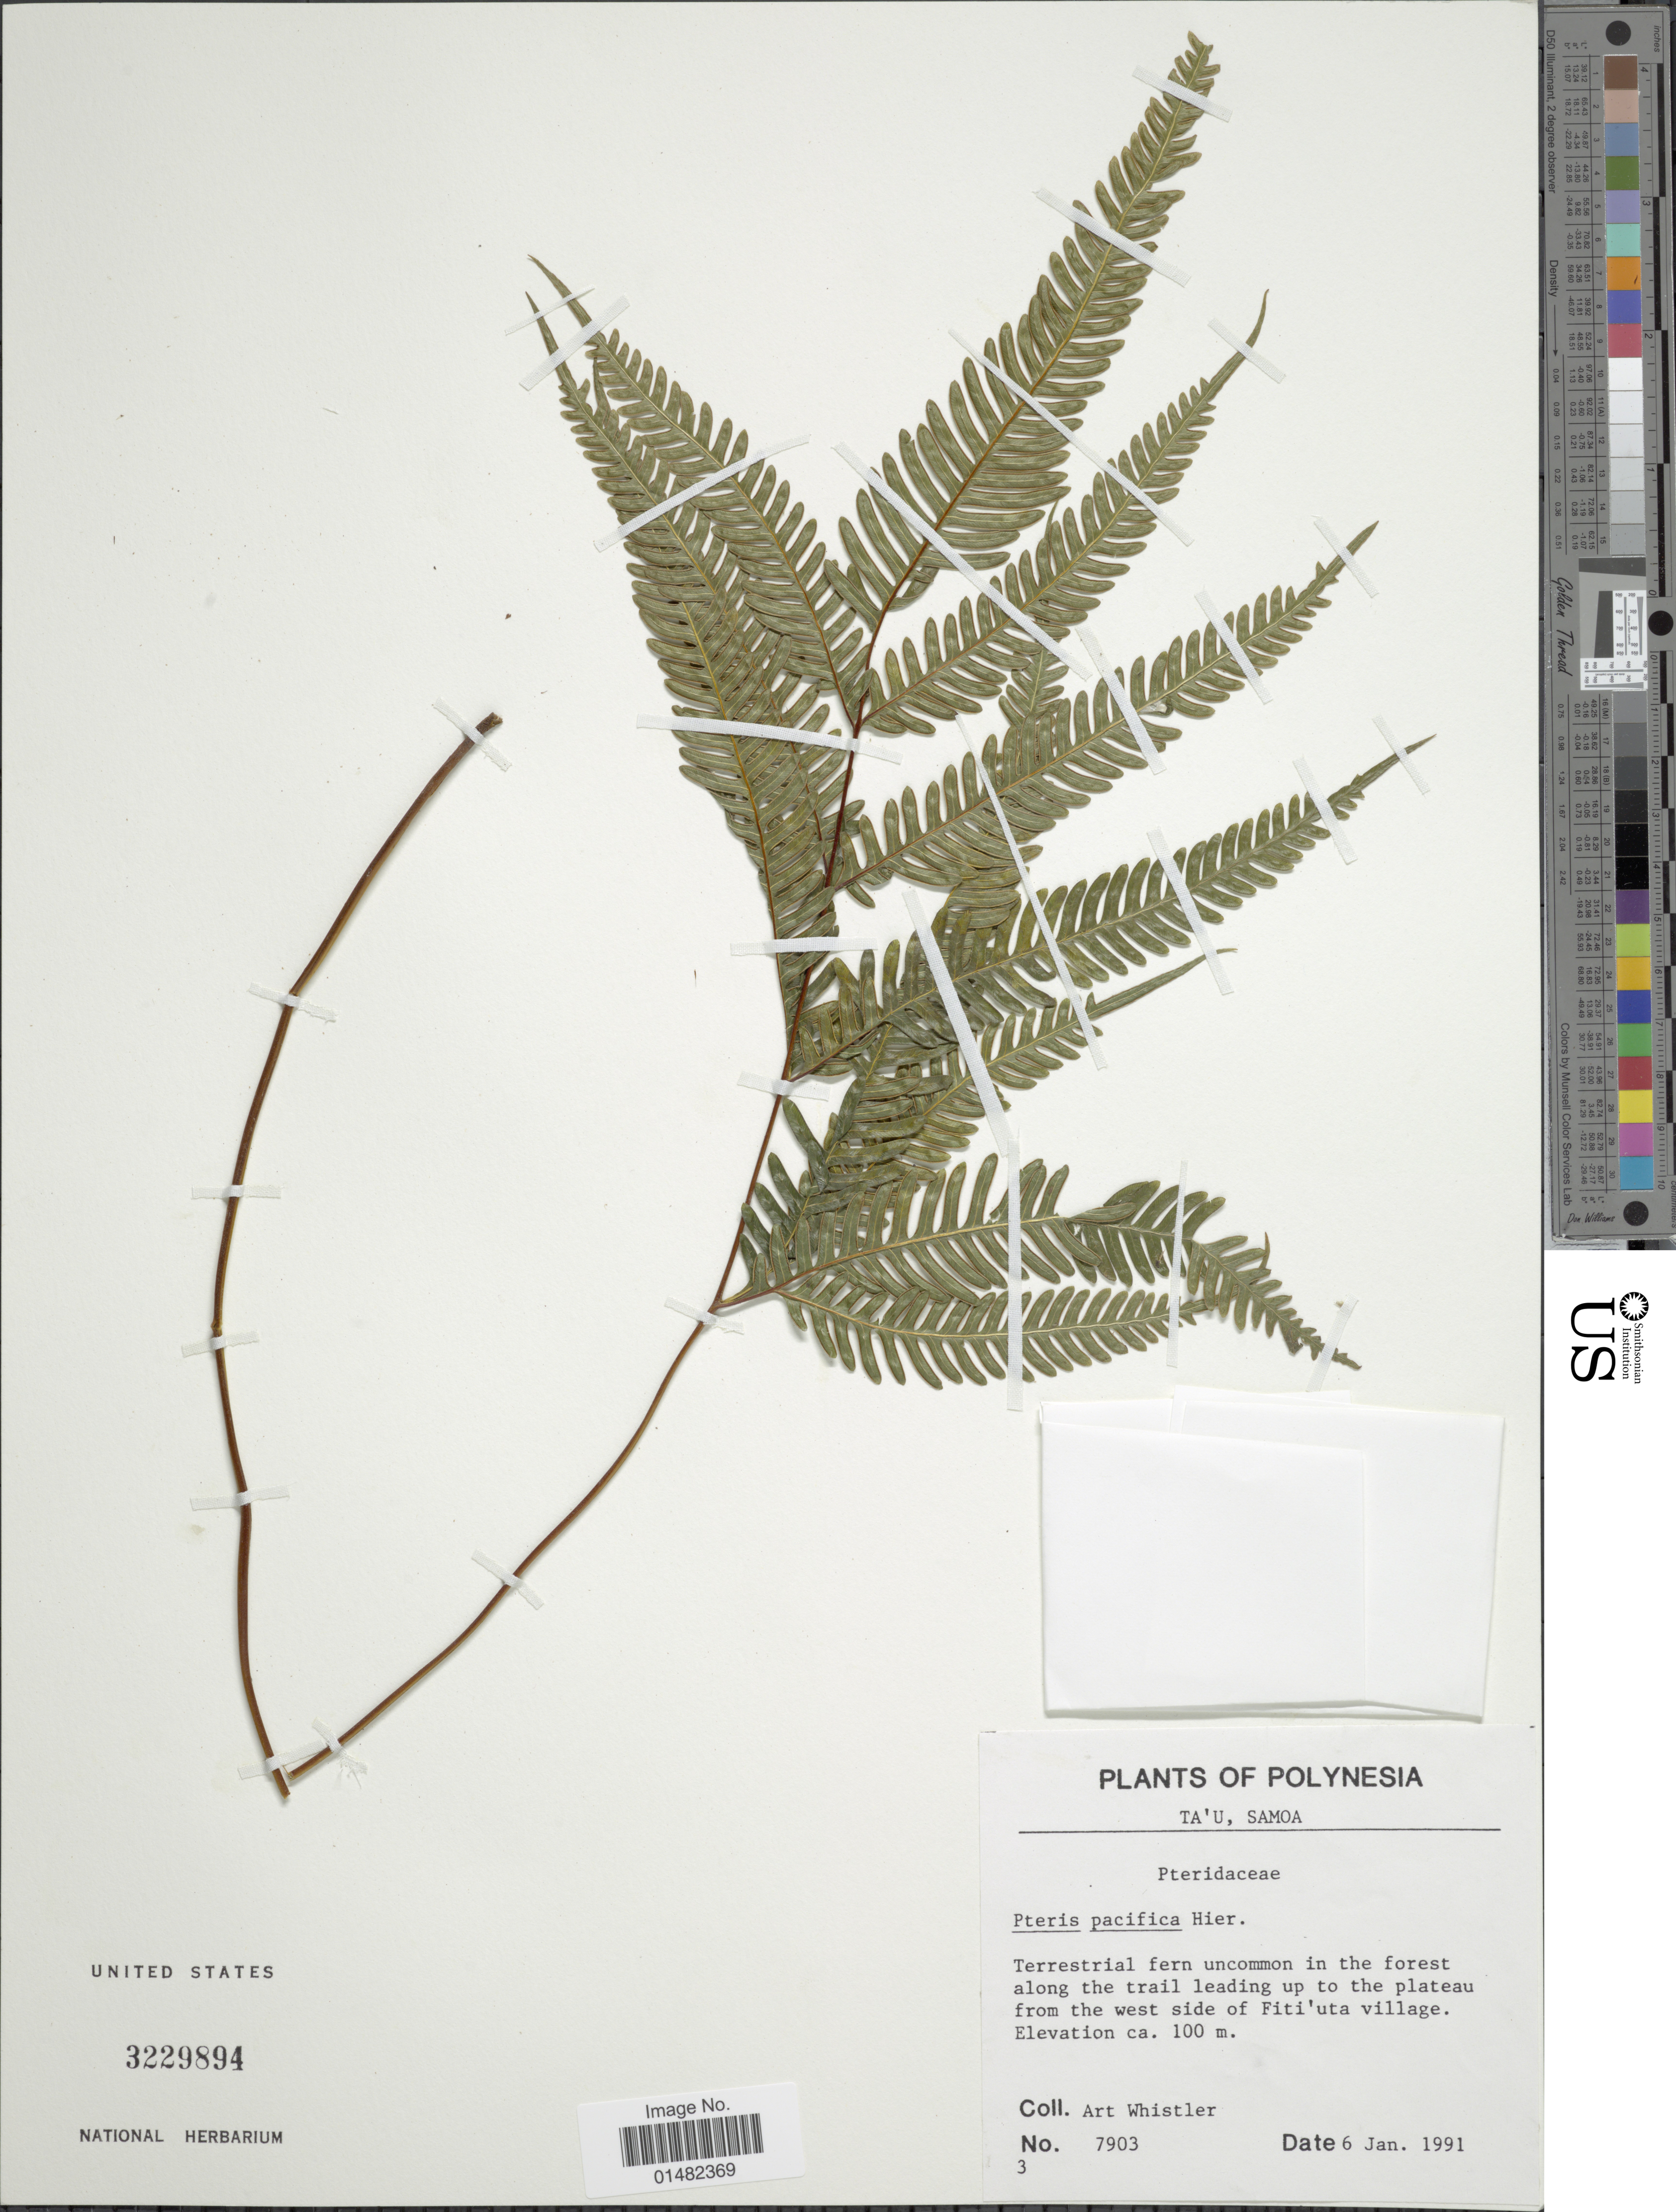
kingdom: Plantae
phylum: Tracheophyta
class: Polypodiopsida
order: Polypodiales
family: Pteridaceae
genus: Pteris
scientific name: Pteris pacifica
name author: Hieron.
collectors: A. Whistler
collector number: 7903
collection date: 1991-01-06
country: American Samoa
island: Ta'u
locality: Terrestrial fern uncommon in the forest along the trail leading up to the plateau from the west side of Fiti'uta village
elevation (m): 100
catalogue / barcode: US 3229894